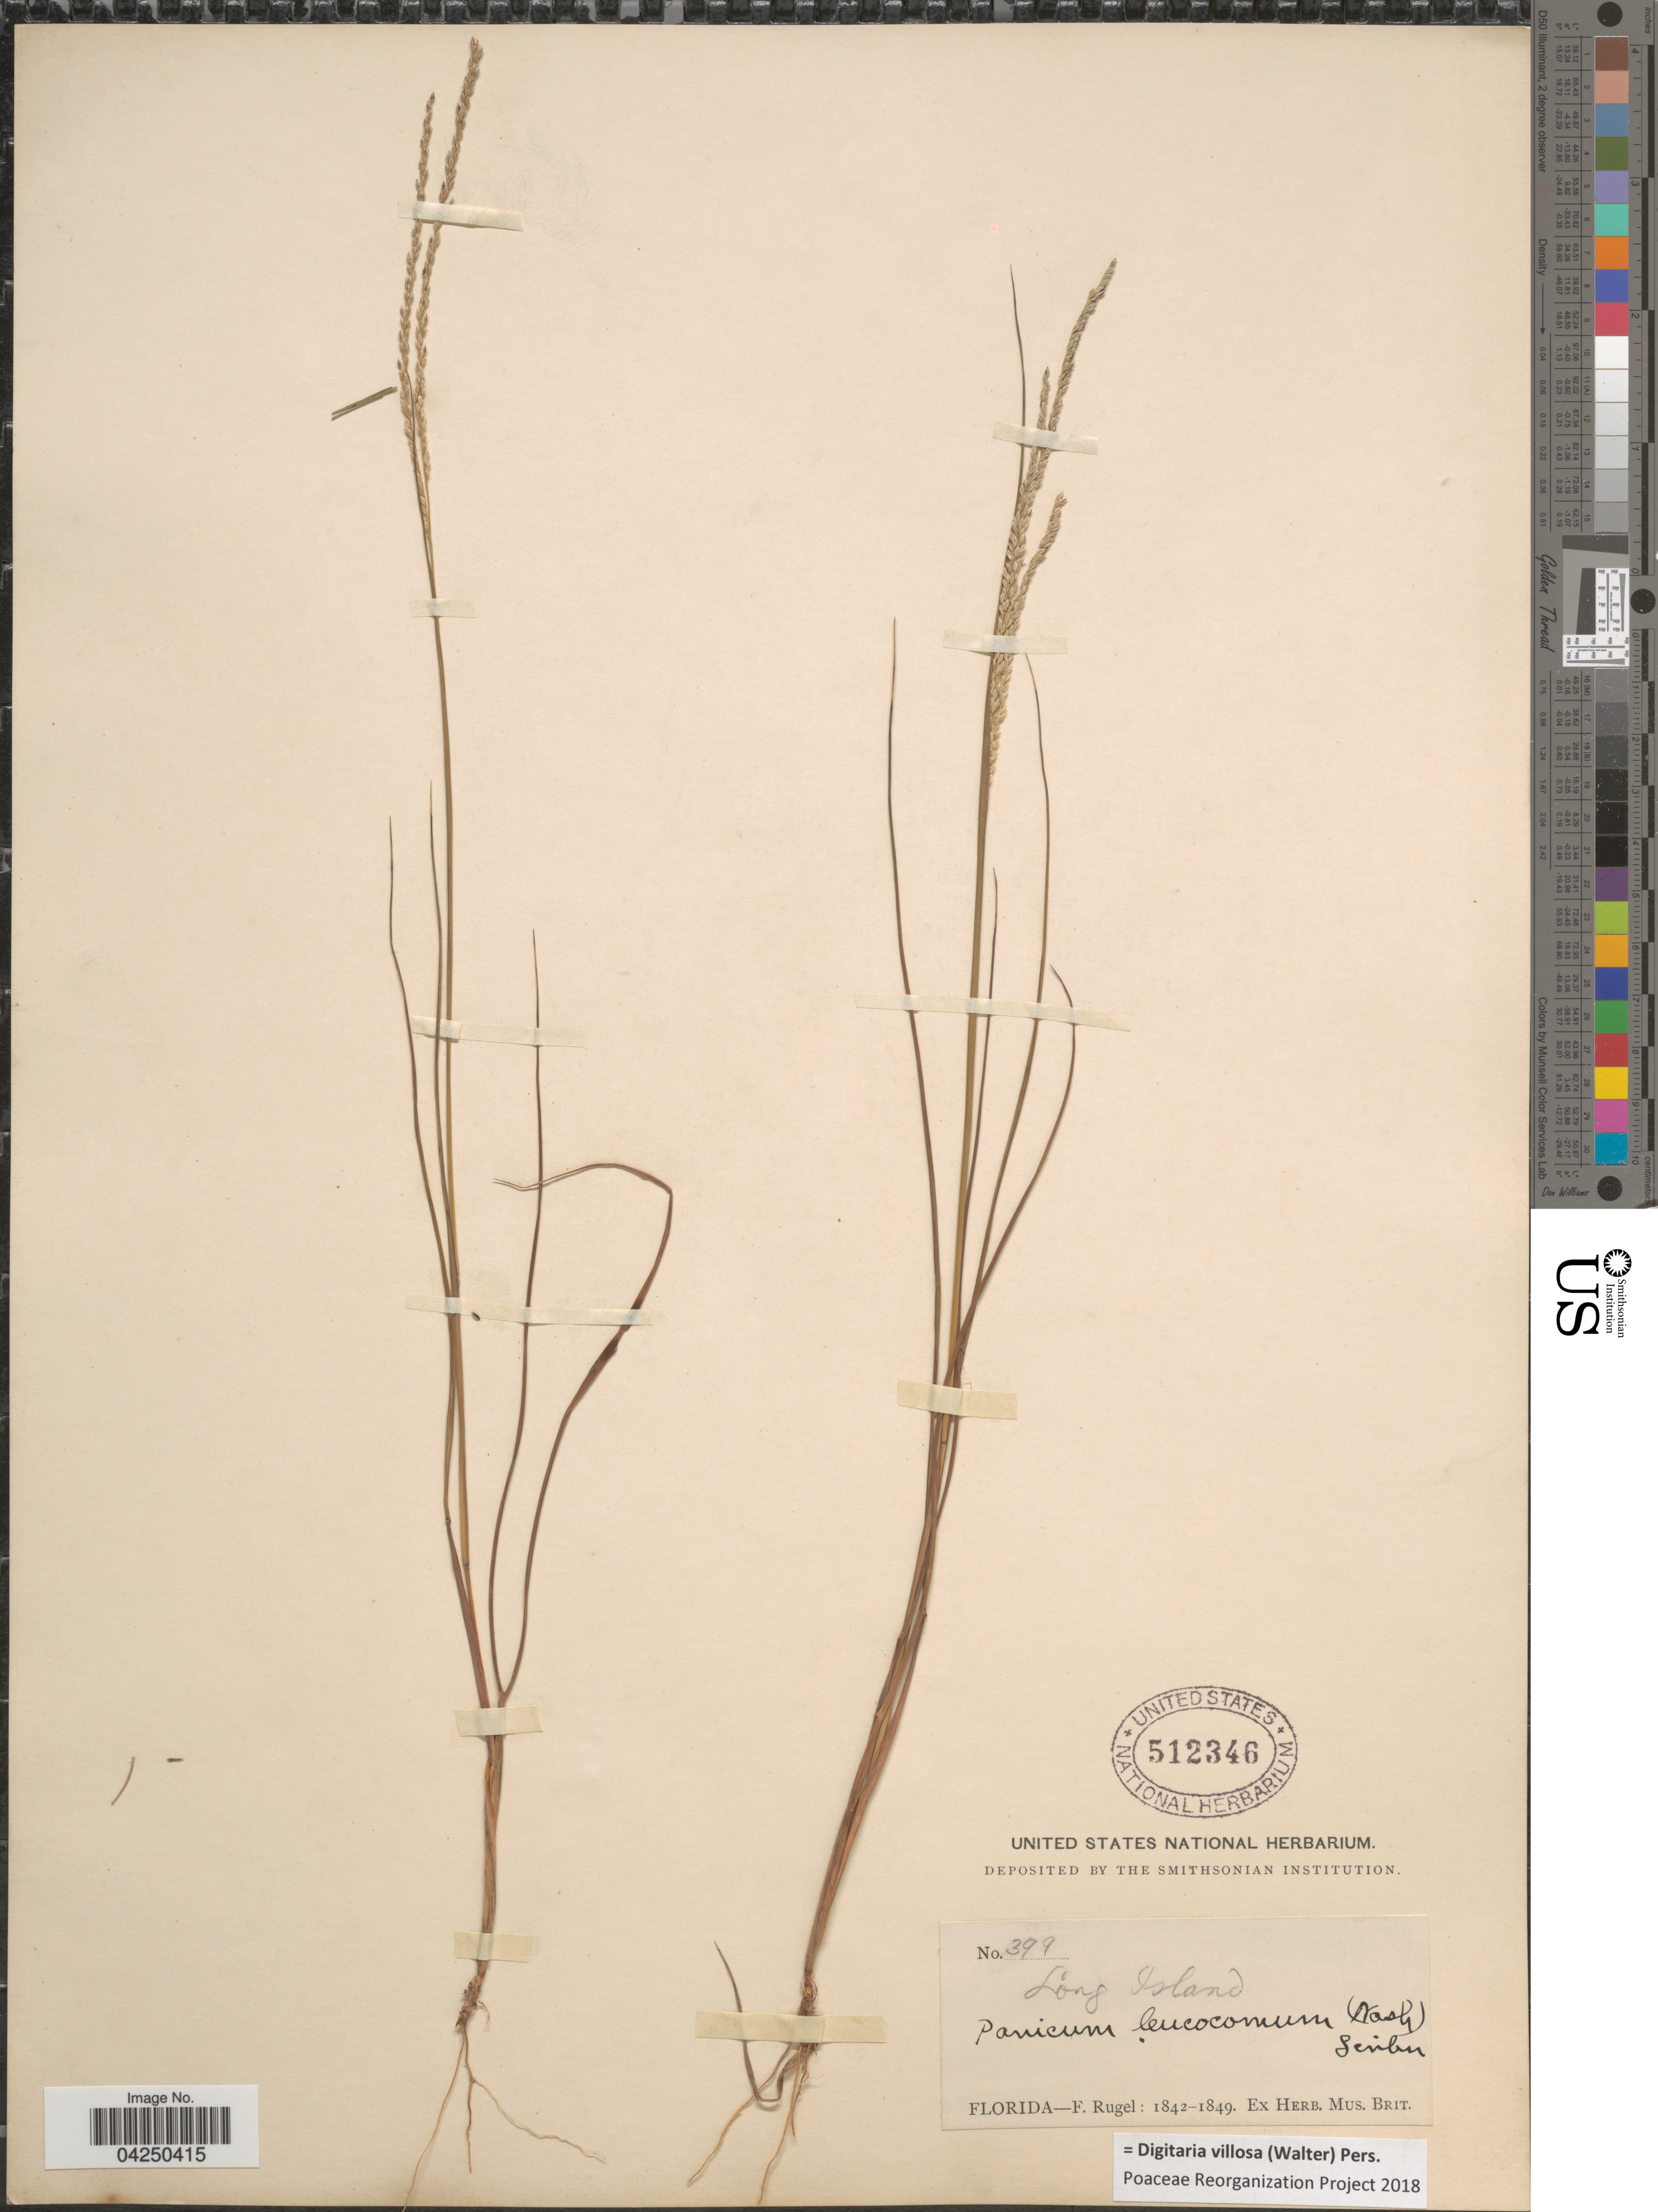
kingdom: Plantae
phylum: Tracheophyta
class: Liliopsida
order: Poales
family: Poaceae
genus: Digitaria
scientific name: Digitaria villosa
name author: (Walter) Pers.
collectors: F. Rugel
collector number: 399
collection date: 1842/1849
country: United States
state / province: New York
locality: Long Island.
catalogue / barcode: US 512346